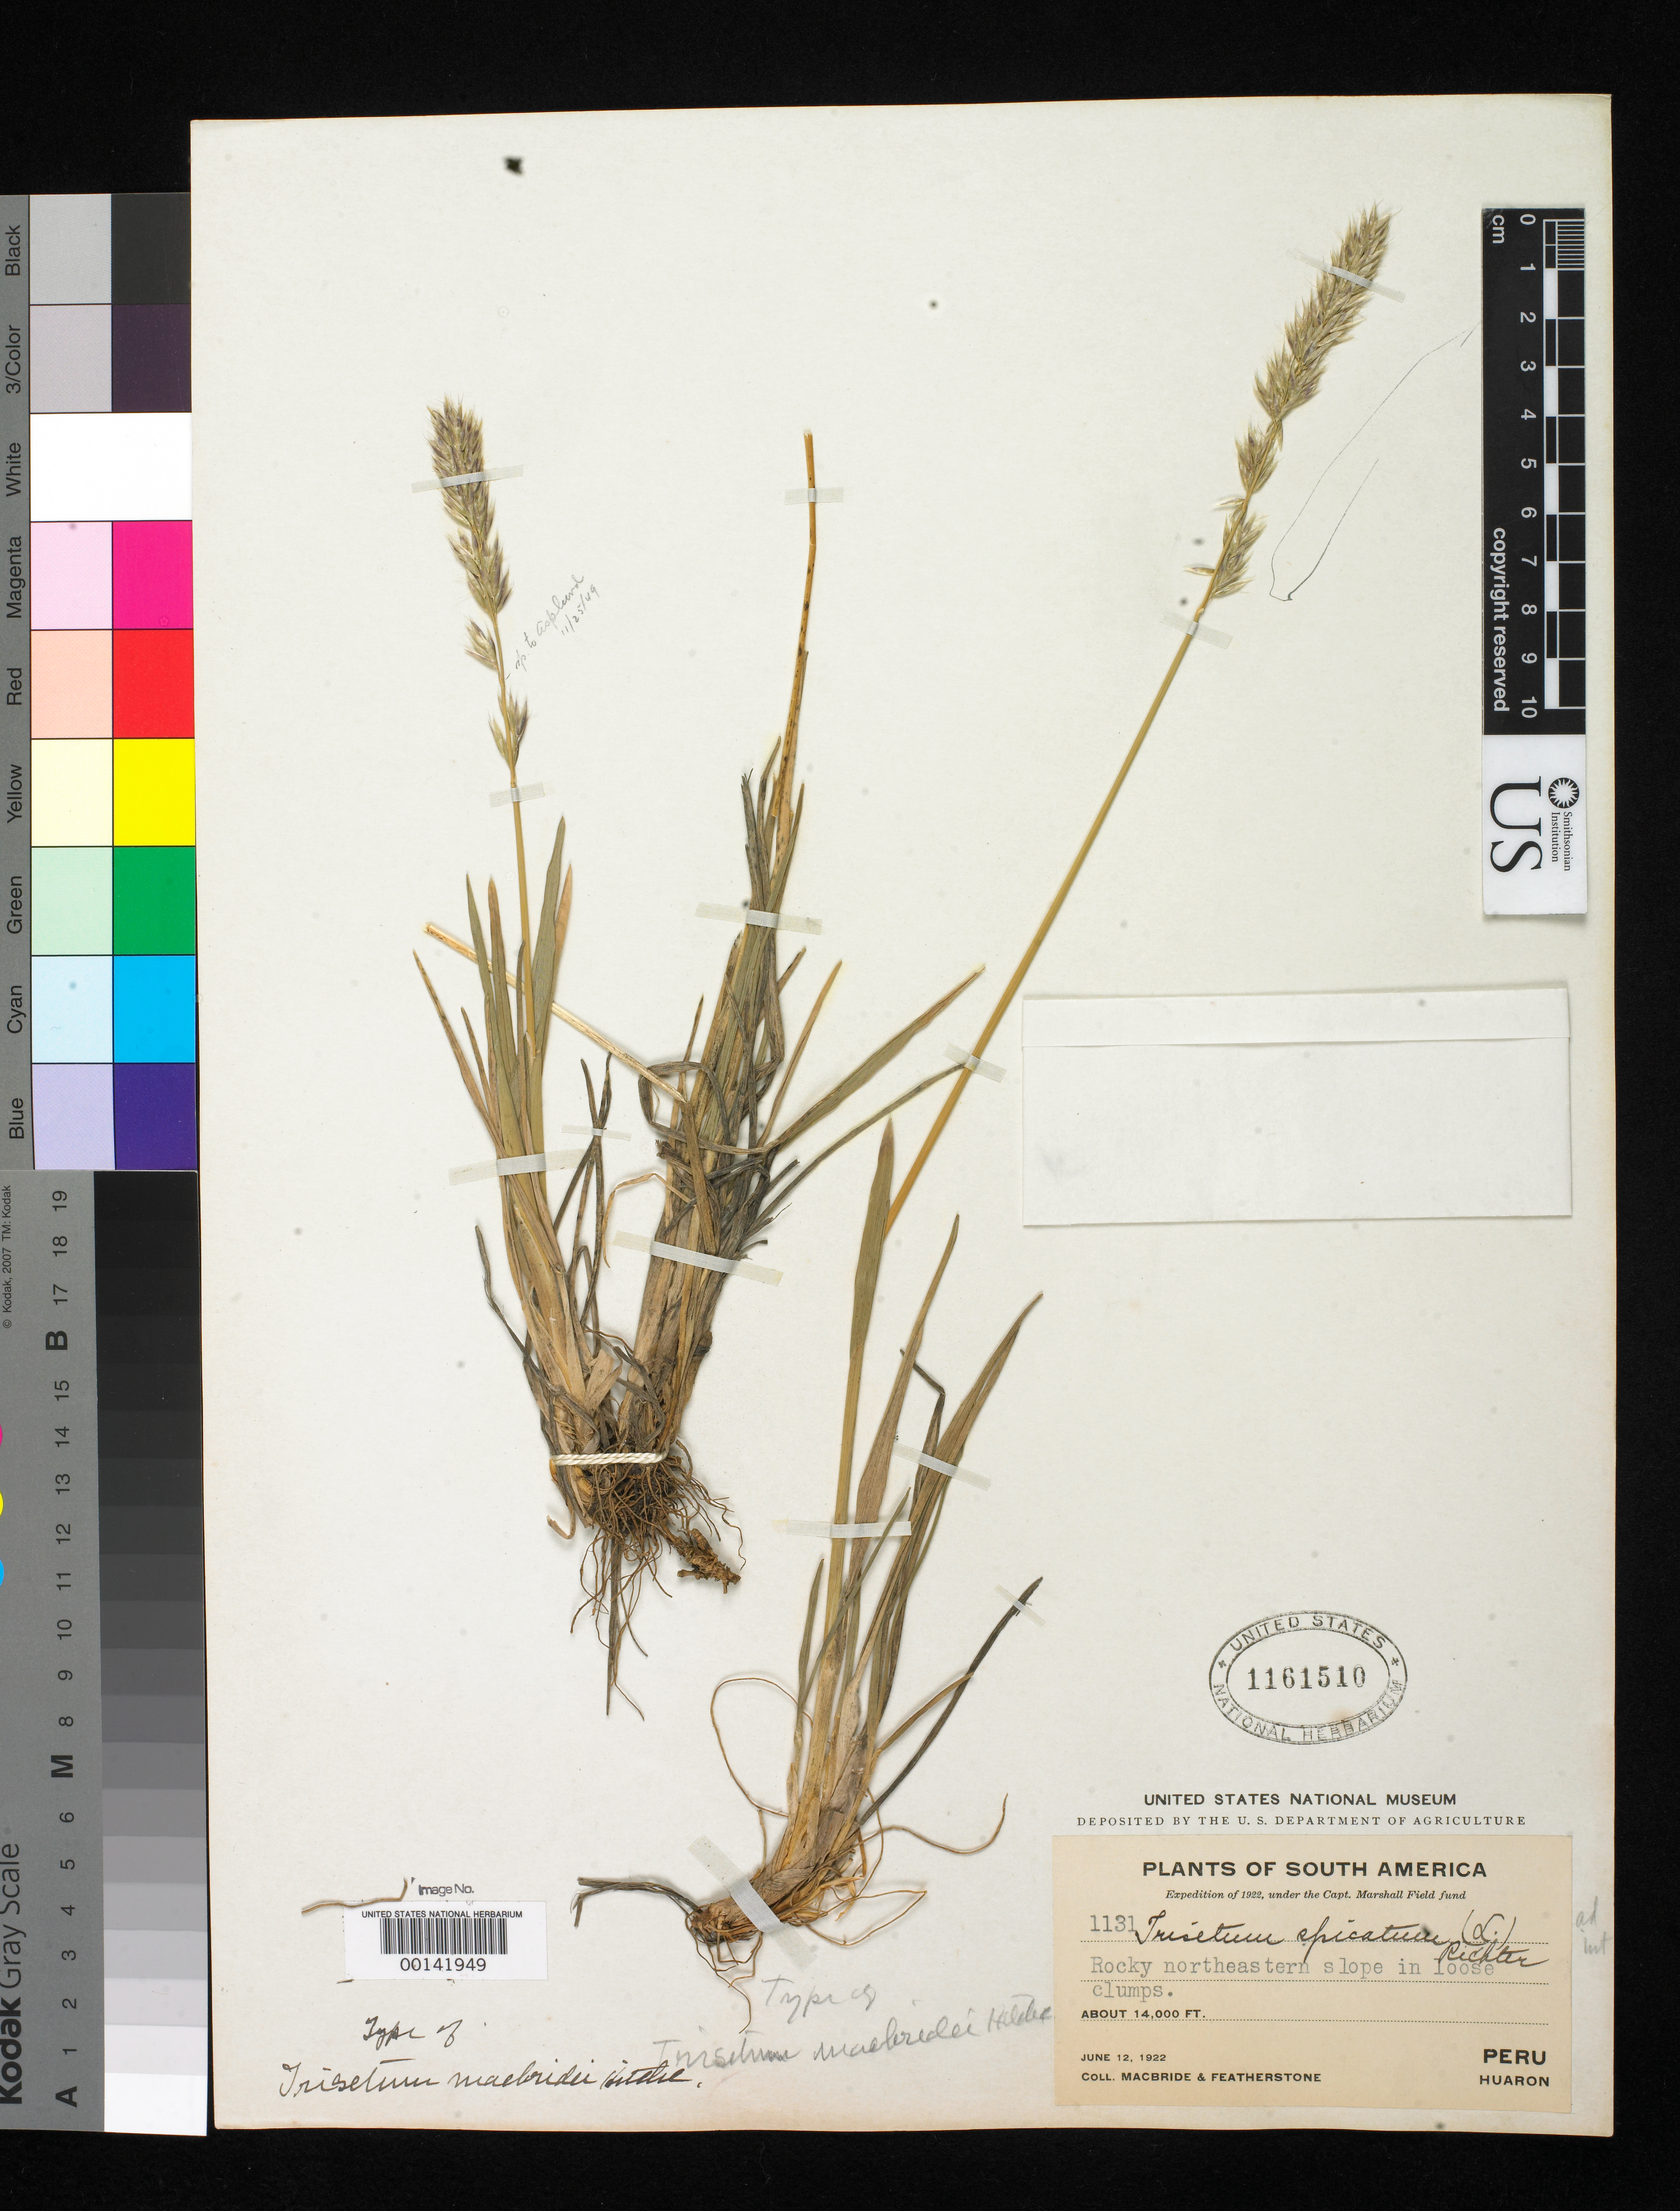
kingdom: Plantae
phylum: Tracheophyta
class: Liliopsida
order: Poales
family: Poaceae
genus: Trisetum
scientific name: Trisetum macbridei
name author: Hitchc.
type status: Holotype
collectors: J. F. Macbride & W. Featherstone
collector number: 1131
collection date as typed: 12 Jun 1922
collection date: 1922-06-12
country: Peru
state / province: San Martín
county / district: Mariscal Cáceres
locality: Rio Huallaga, margen Derecha del; Balsa Probana; dtto. Tocache Nuevo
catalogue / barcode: US 1161510